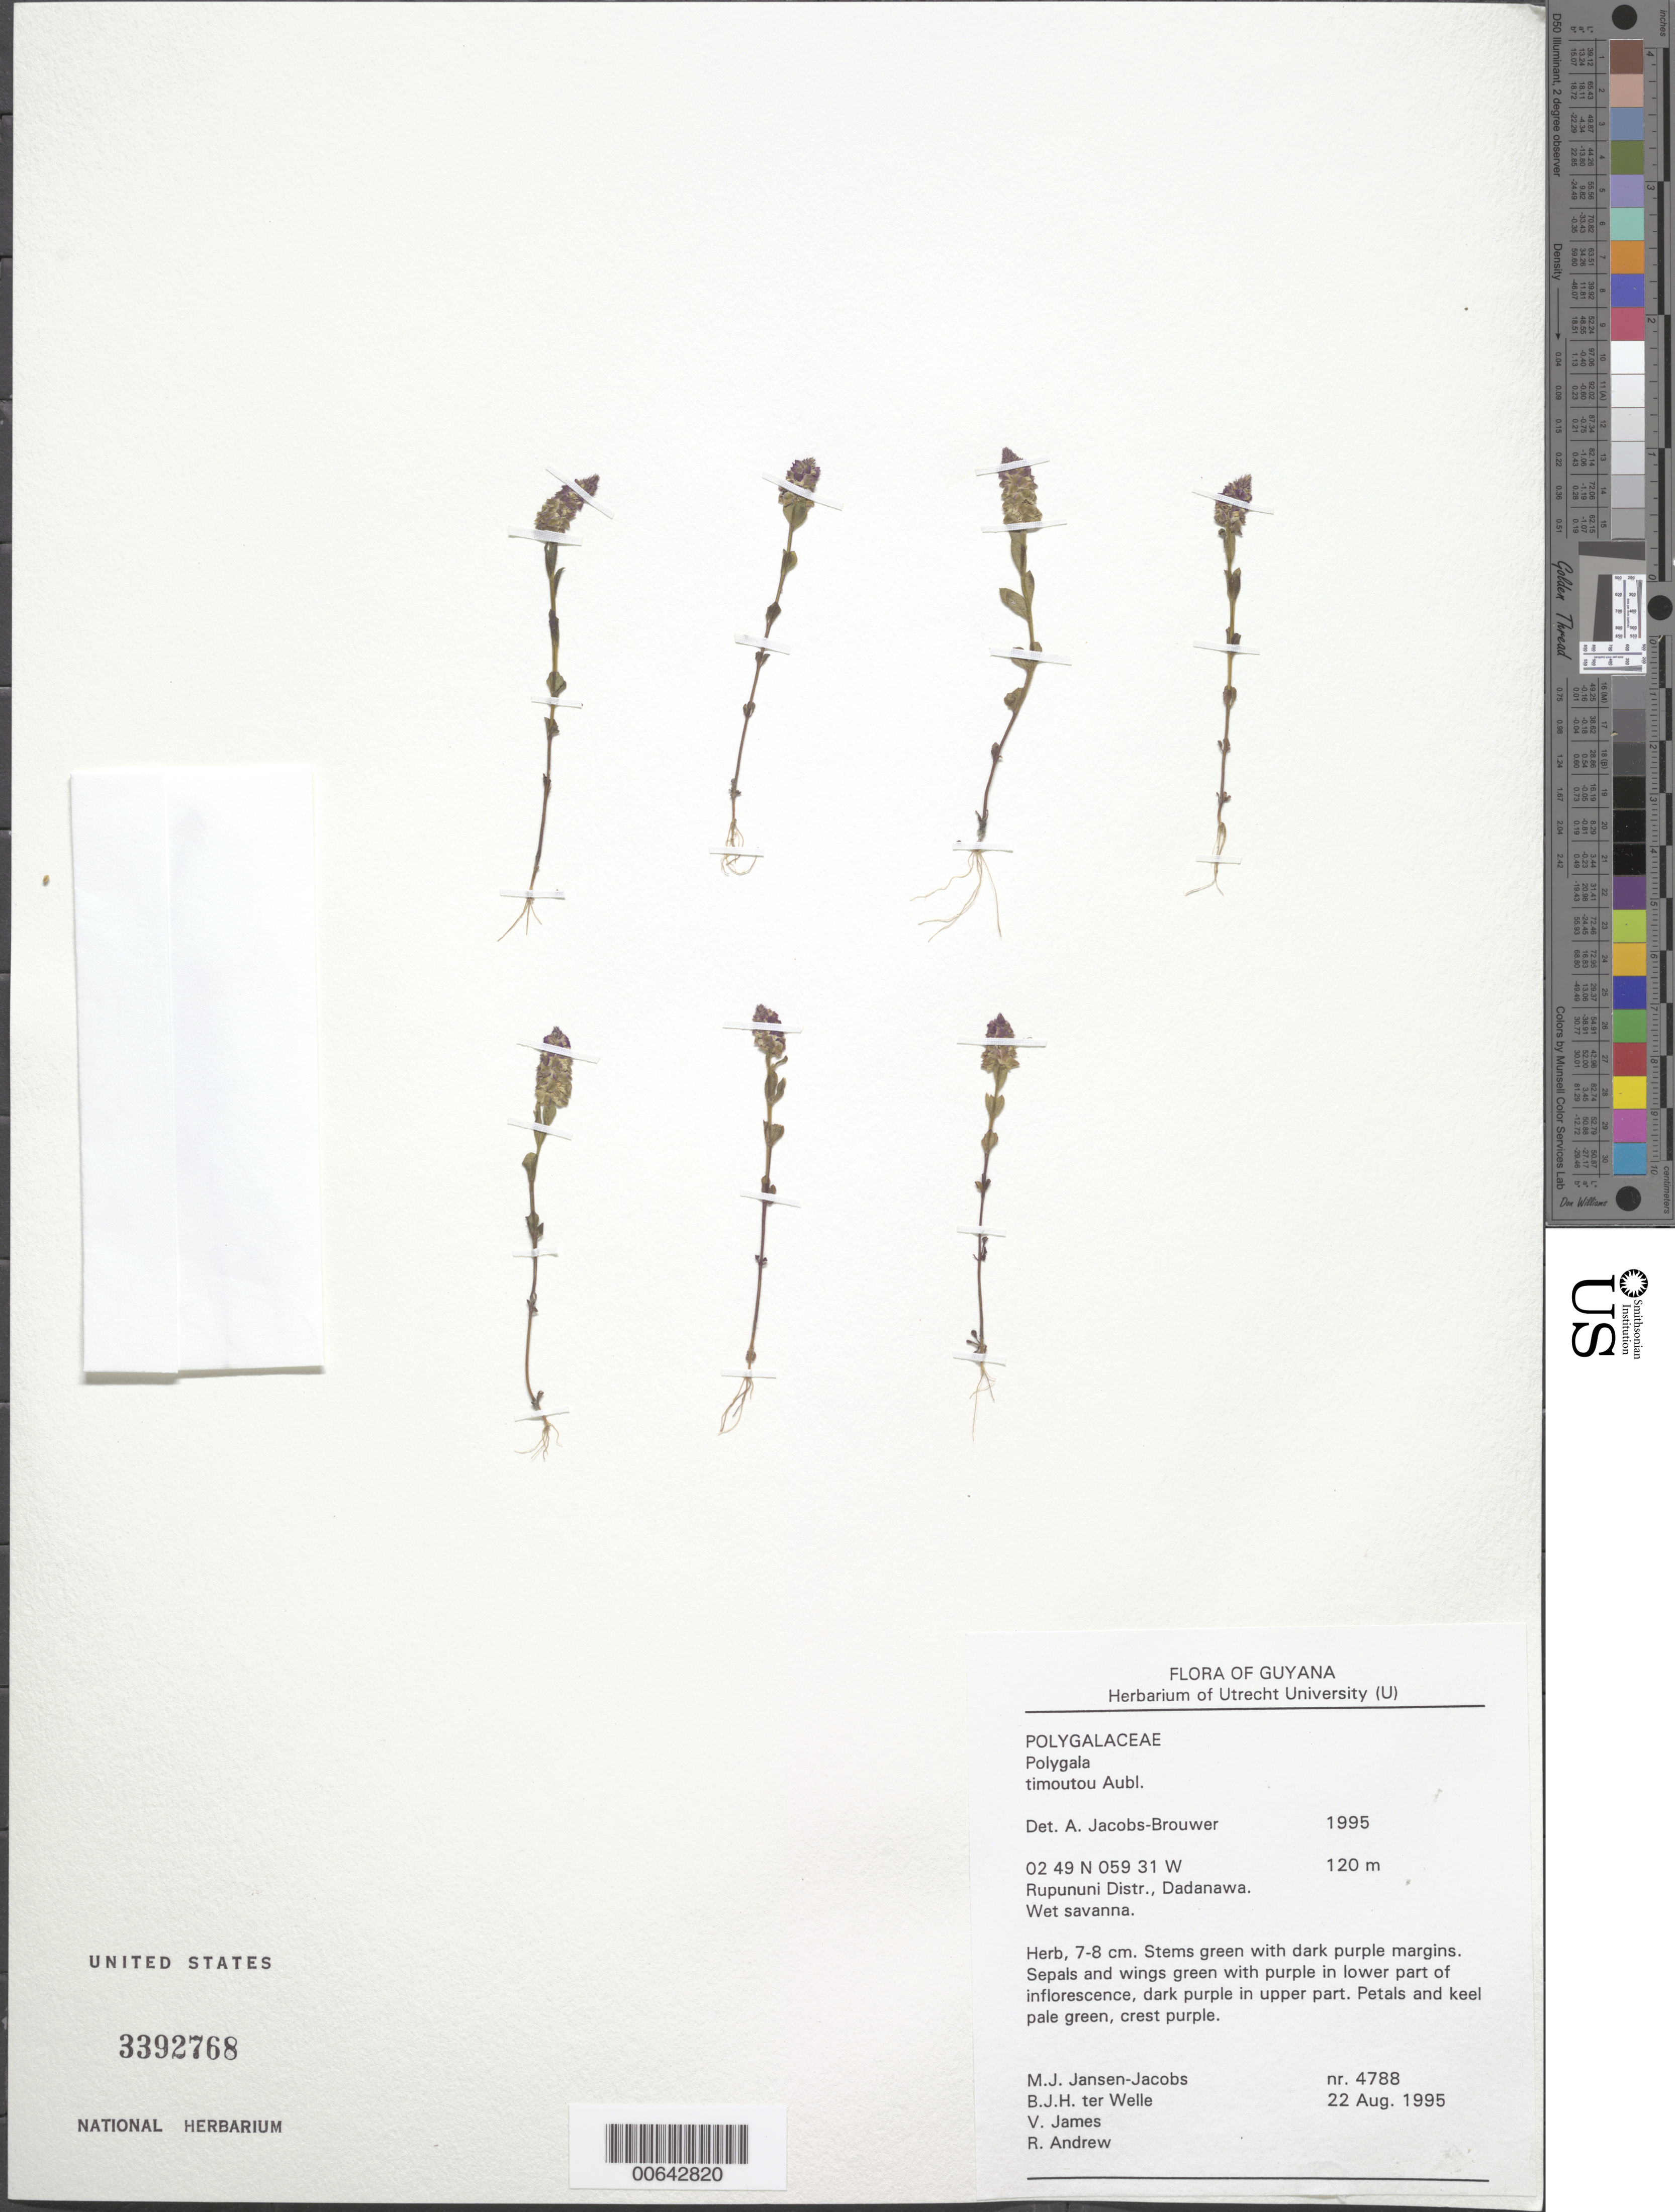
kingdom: Plantae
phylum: Tracheophyta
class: Magnoliopsida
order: Fabales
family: Polygalaceae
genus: Polygala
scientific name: Polygala timoutou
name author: Aubl.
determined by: Jacobs-Brouwer, A.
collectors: M. J. Jansen-Jacobs, B. Welle, V. James & R. Andrew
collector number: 4788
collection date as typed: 22-Aug-95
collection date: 1995-08-22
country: Guyana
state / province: U. Takutu-U. Essequibo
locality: Dadanawa, Rupununi River, Rupununi District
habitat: Wet savanna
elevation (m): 120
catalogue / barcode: US 3392768